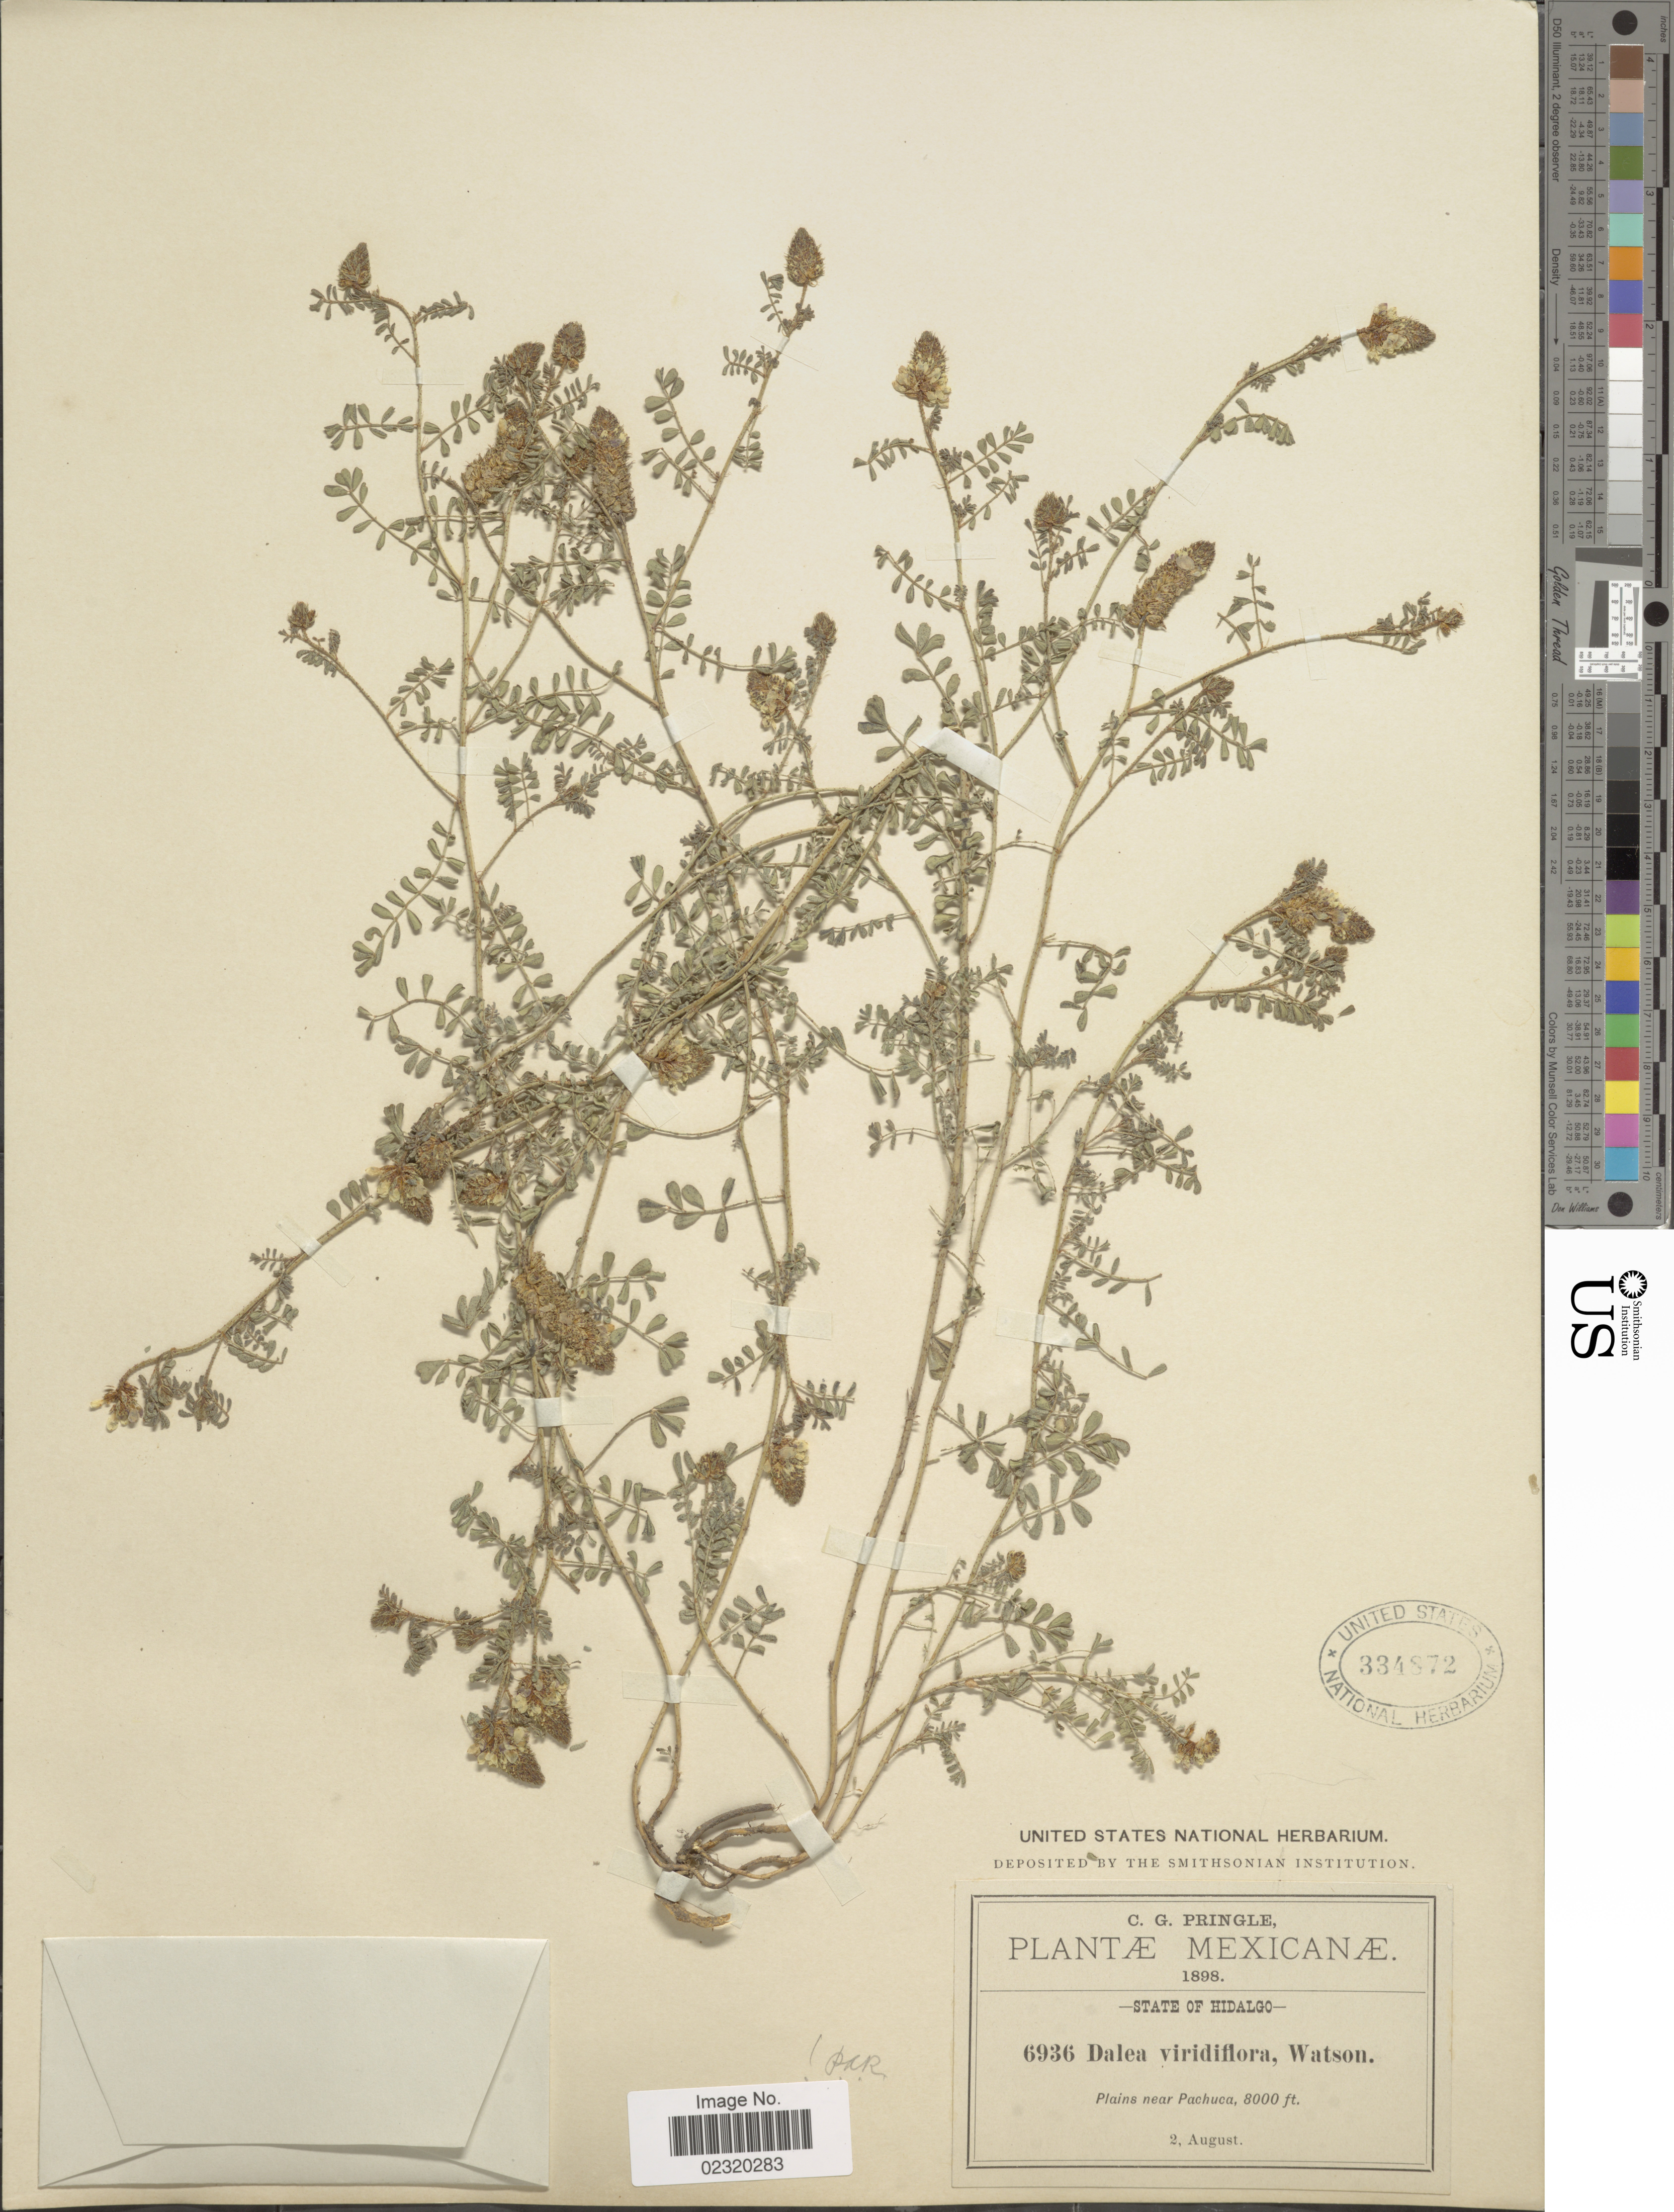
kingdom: Plantae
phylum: Tracheophyta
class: Magnoliopsida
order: Fabales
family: Fabaceae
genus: Dalea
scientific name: Dalea viridiflora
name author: S. Watson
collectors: C. G. Pringle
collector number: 6936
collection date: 1898-08-02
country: Mexico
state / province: Hidalgo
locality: Plains near Pachuca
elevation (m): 2438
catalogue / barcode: US 334872